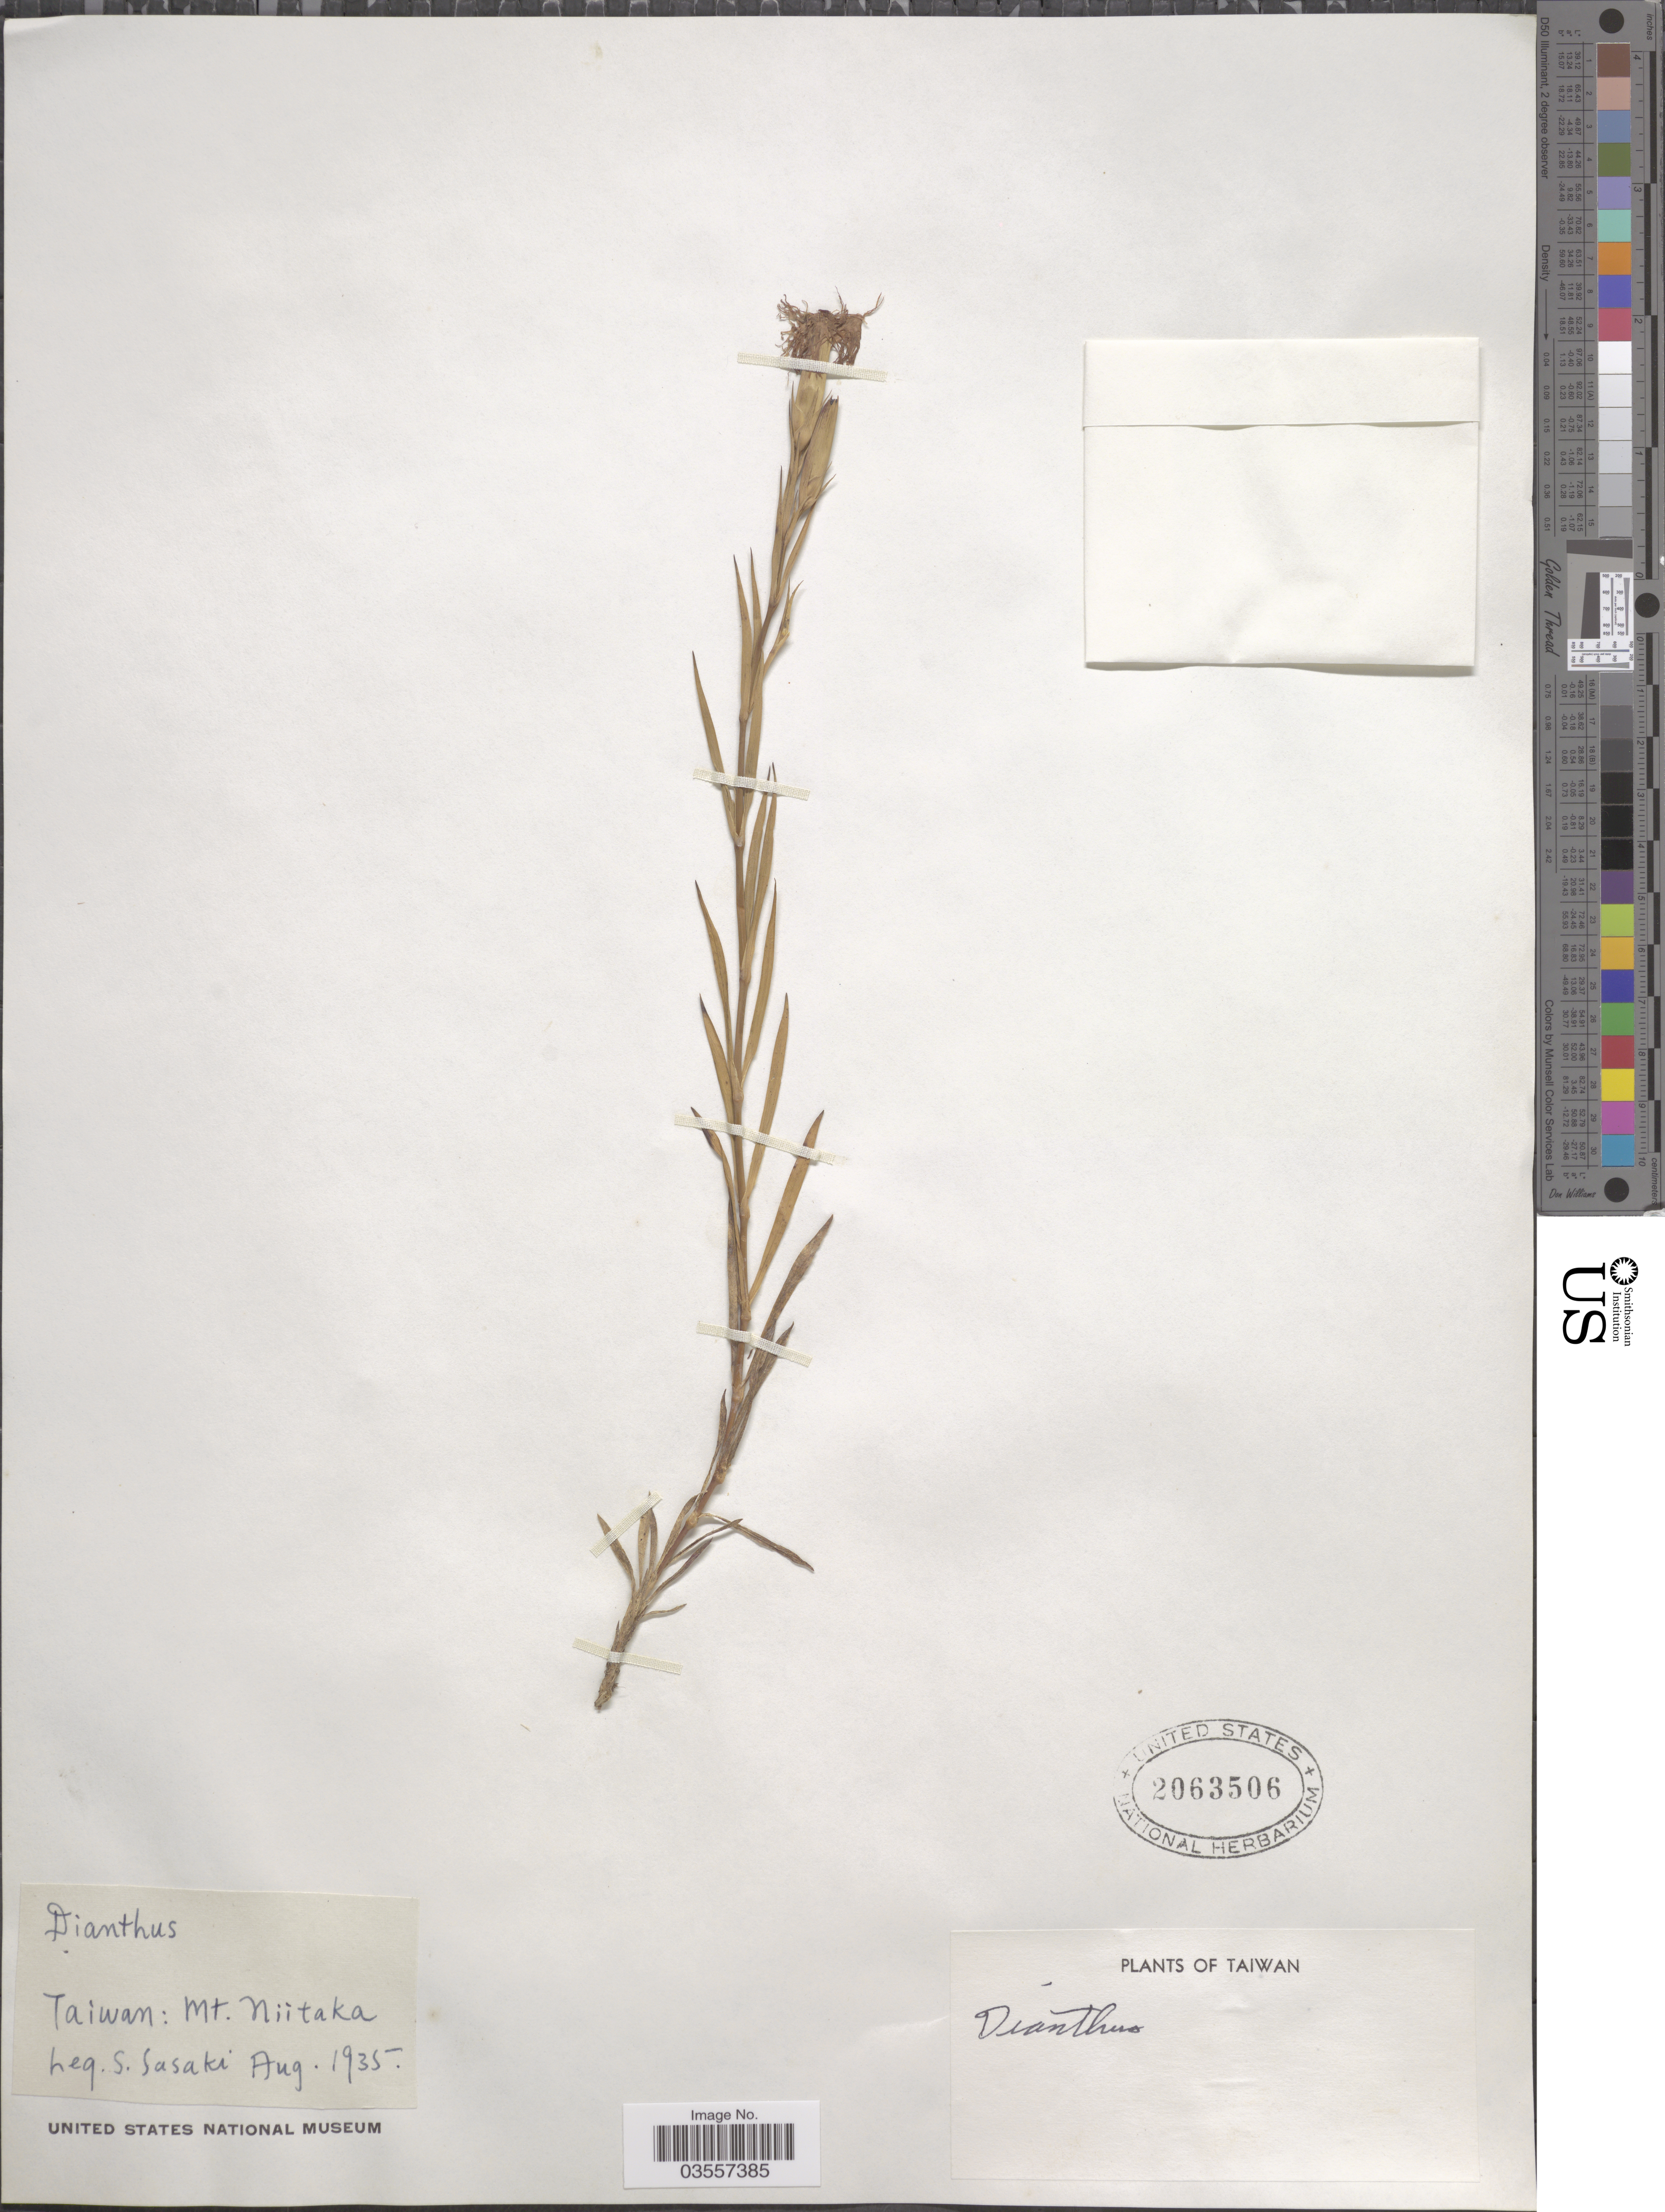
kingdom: Plantae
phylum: Tracheophyta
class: Magnoliopsida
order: Caryophyllales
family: Caryophyllaceae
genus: Dianthus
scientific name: Dianthus sp.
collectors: S. Sasaki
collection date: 1935-08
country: Taiwan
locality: Mt. Niitaka.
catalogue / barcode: US 2063506